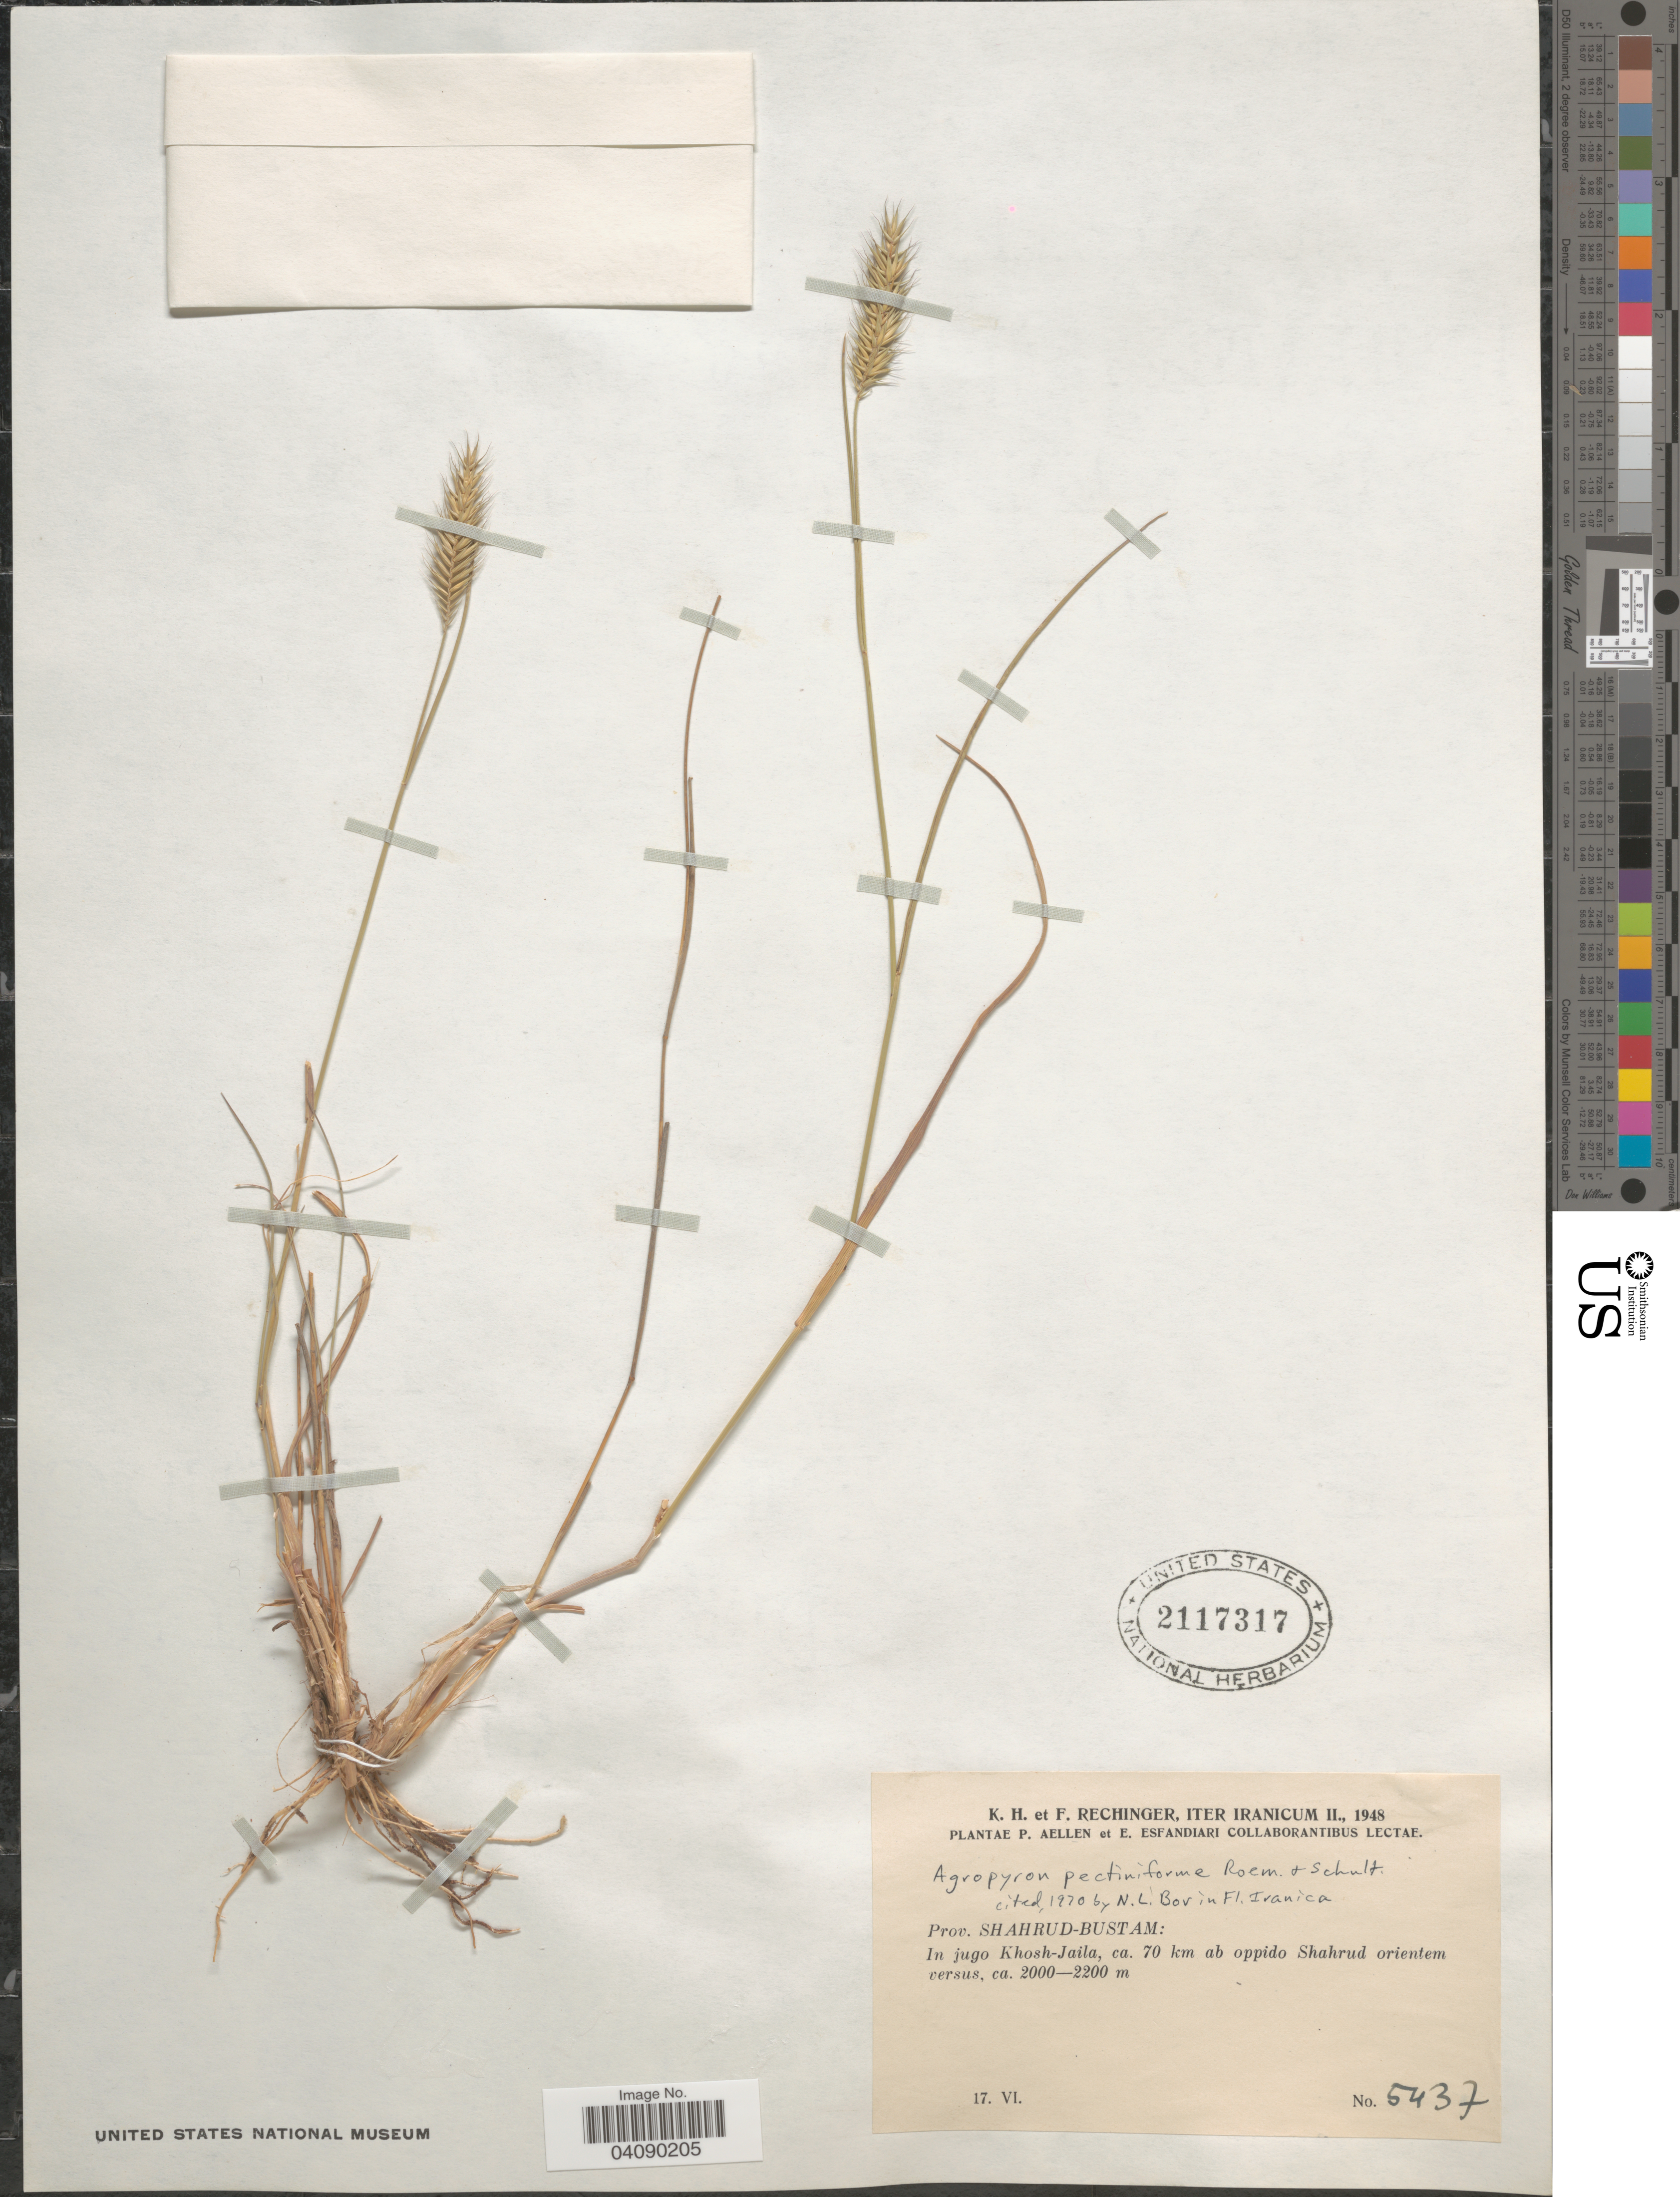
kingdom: Plantae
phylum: Tracheophyta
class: Liliopsida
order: Poales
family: Poaceae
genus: Agropyron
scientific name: Agropyron cristatum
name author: (L.) Gaertn.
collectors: K. H. Rechinger & F. Rechinger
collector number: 5437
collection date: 1948-06-17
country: Iran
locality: Iter Iranicum II., 1948. Prov. Shahrud-Bustam: In jugo Khosh-Jaila, ca. 70 km ab oppido Shahrud orientem.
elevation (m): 2000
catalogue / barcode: US 2117317